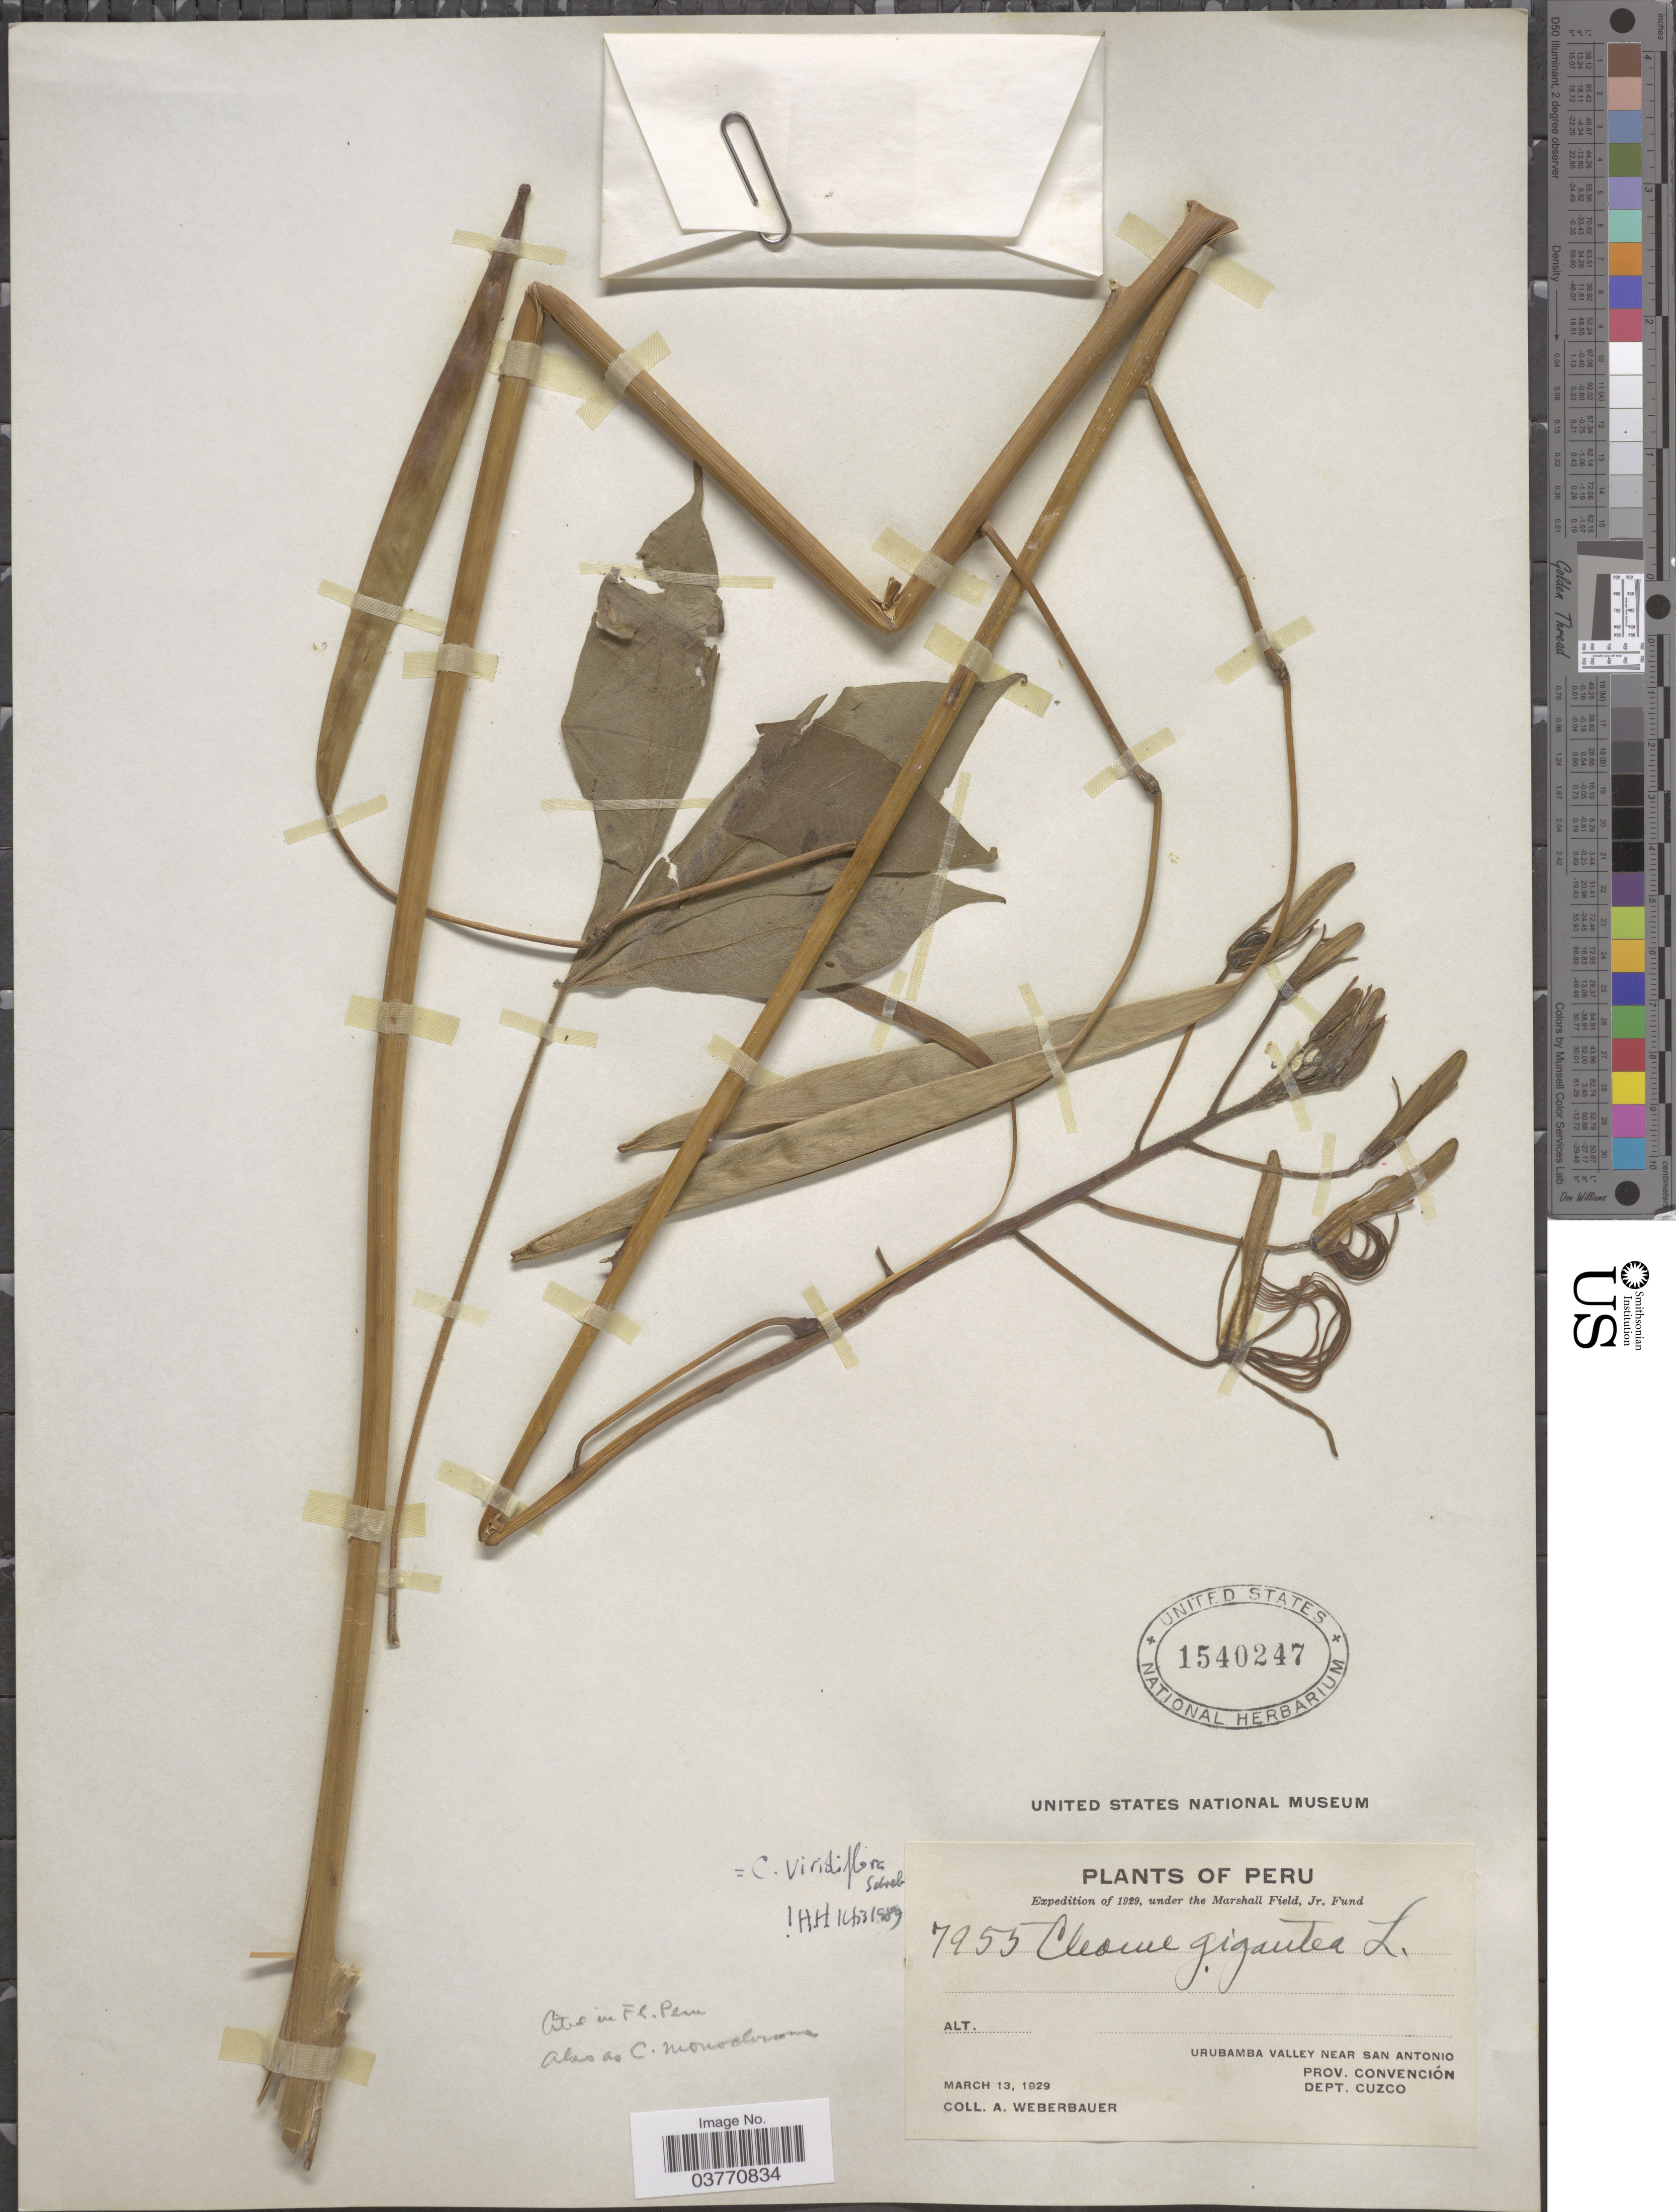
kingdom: Plantae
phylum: Tracheophyta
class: Magnoliopsida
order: Brassicales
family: Cleomaceae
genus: Melidiscus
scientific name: Melidiscus gigantea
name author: (L.) Raf.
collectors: A. Weberbauer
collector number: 7955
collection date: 1929-03-13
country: Peru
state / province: Cusco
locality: Urubamba Valley near San Antonio. Prov. Convención. Dept. Cuzco.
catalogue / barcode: US 1540247